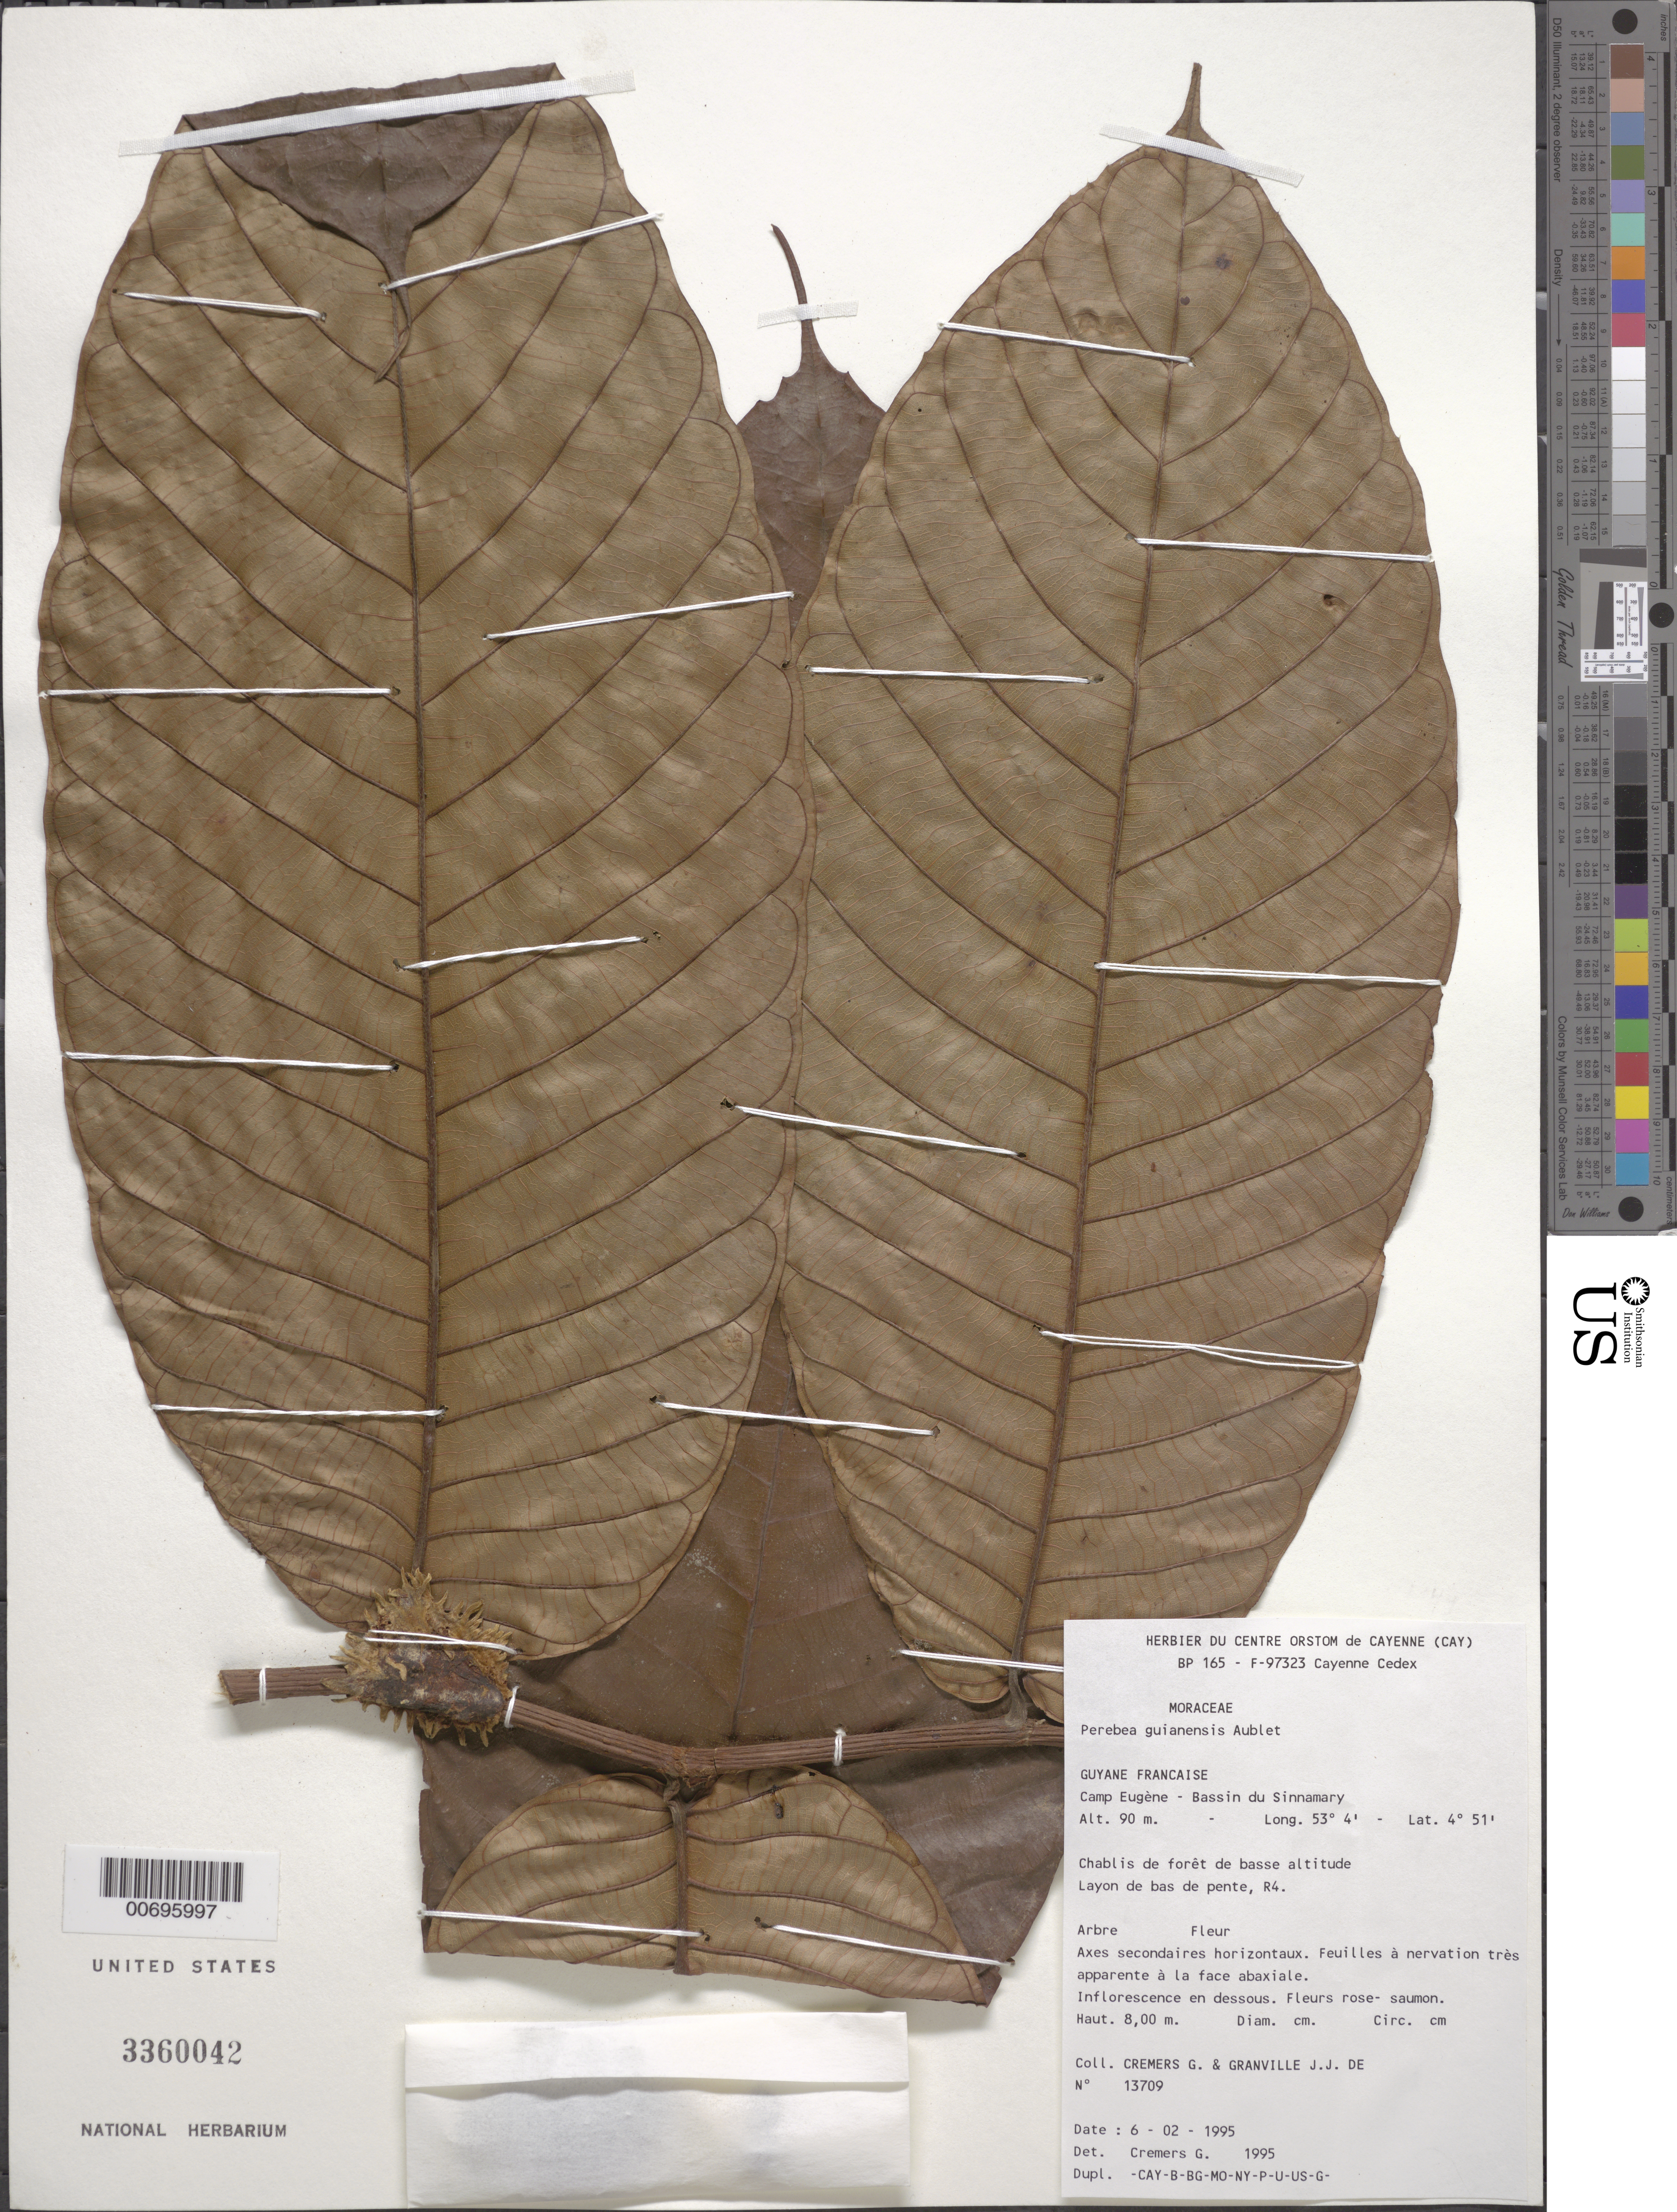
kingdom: Plantae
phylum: Tracheophyta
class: Magnoliopsida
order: Rosales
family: Moraceae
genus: Perebea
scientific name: Perebea guianensis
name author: Aubl.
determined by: Cremers, Georges A.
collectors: G. Cremers & J.-J. de Granville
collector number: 13709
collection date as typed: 6-Feb-95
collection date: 1995-02-06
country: French Guiana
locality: Camp Eugène, Bassin du Sinnamary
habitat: Chablis de forêt de basse altitude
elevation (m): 90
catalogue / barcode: US 3360042